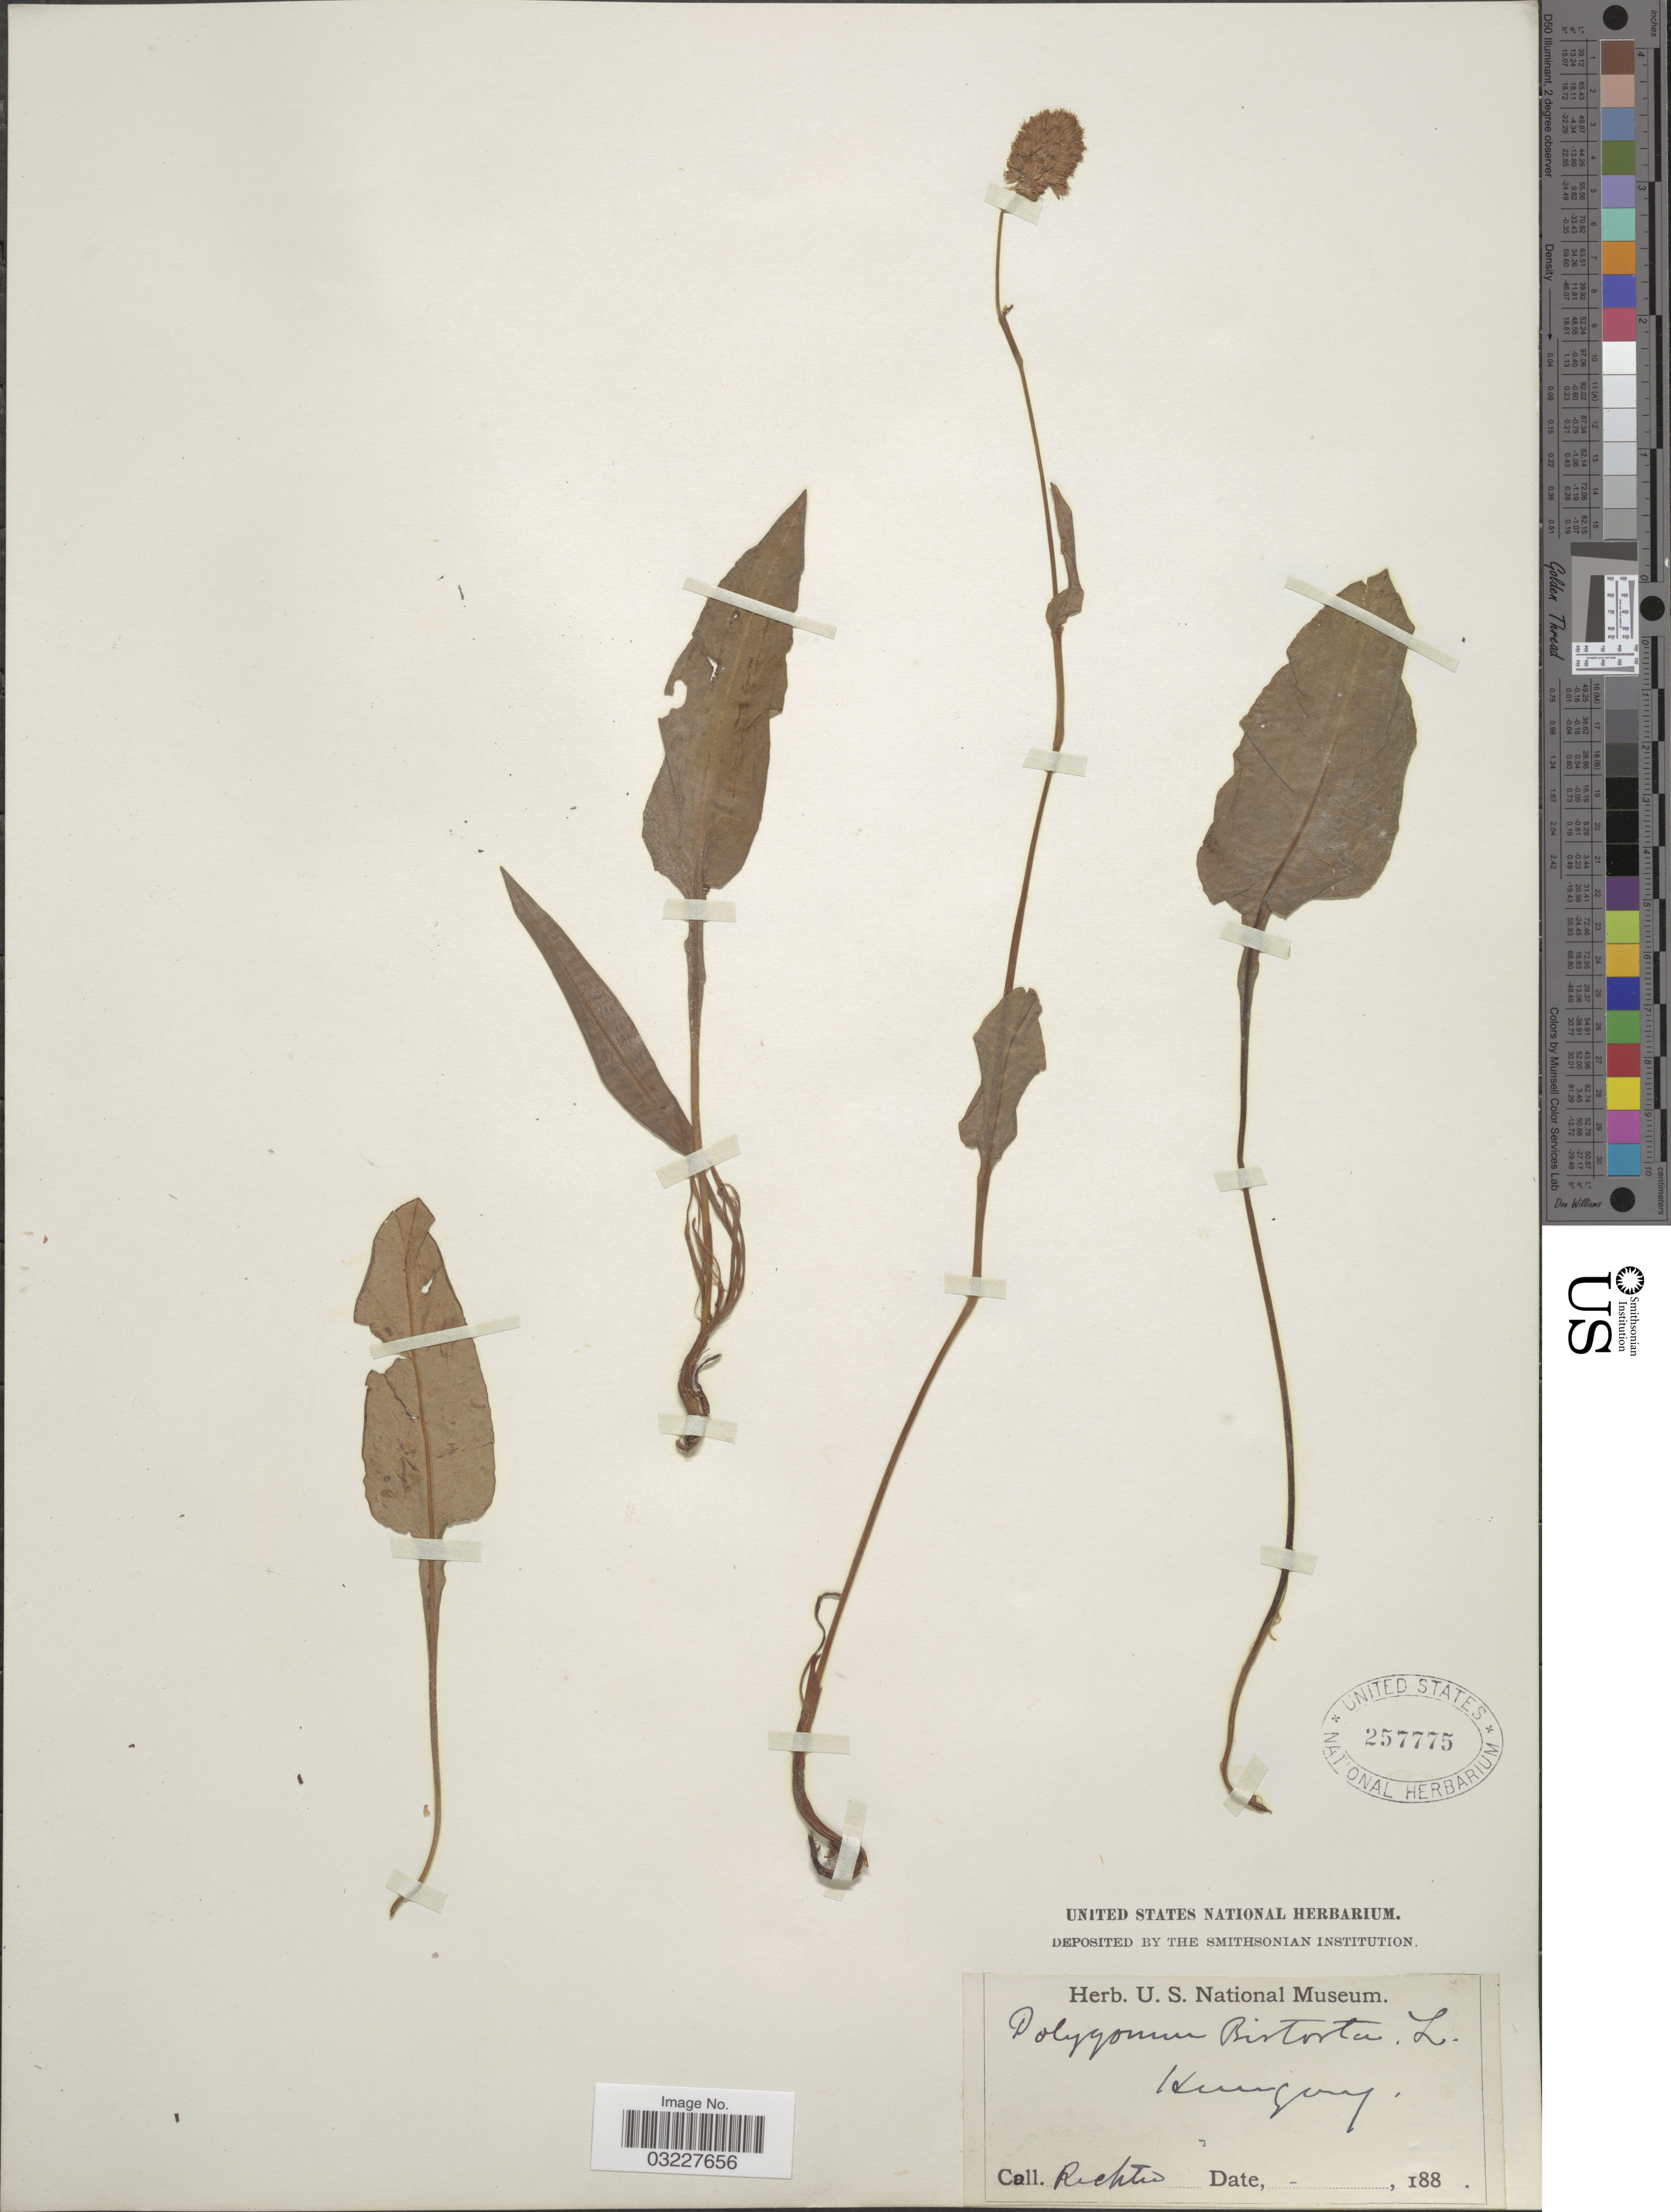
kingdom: Plantae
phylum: Tracheophyta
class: Magnoliopsida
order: Caryophyllales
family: Polygonaceae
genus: Bistorta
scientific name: Bistorta officinalis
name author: Delarbre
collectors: -- Richter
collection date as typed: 188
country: Hungary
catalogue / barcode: US 257775